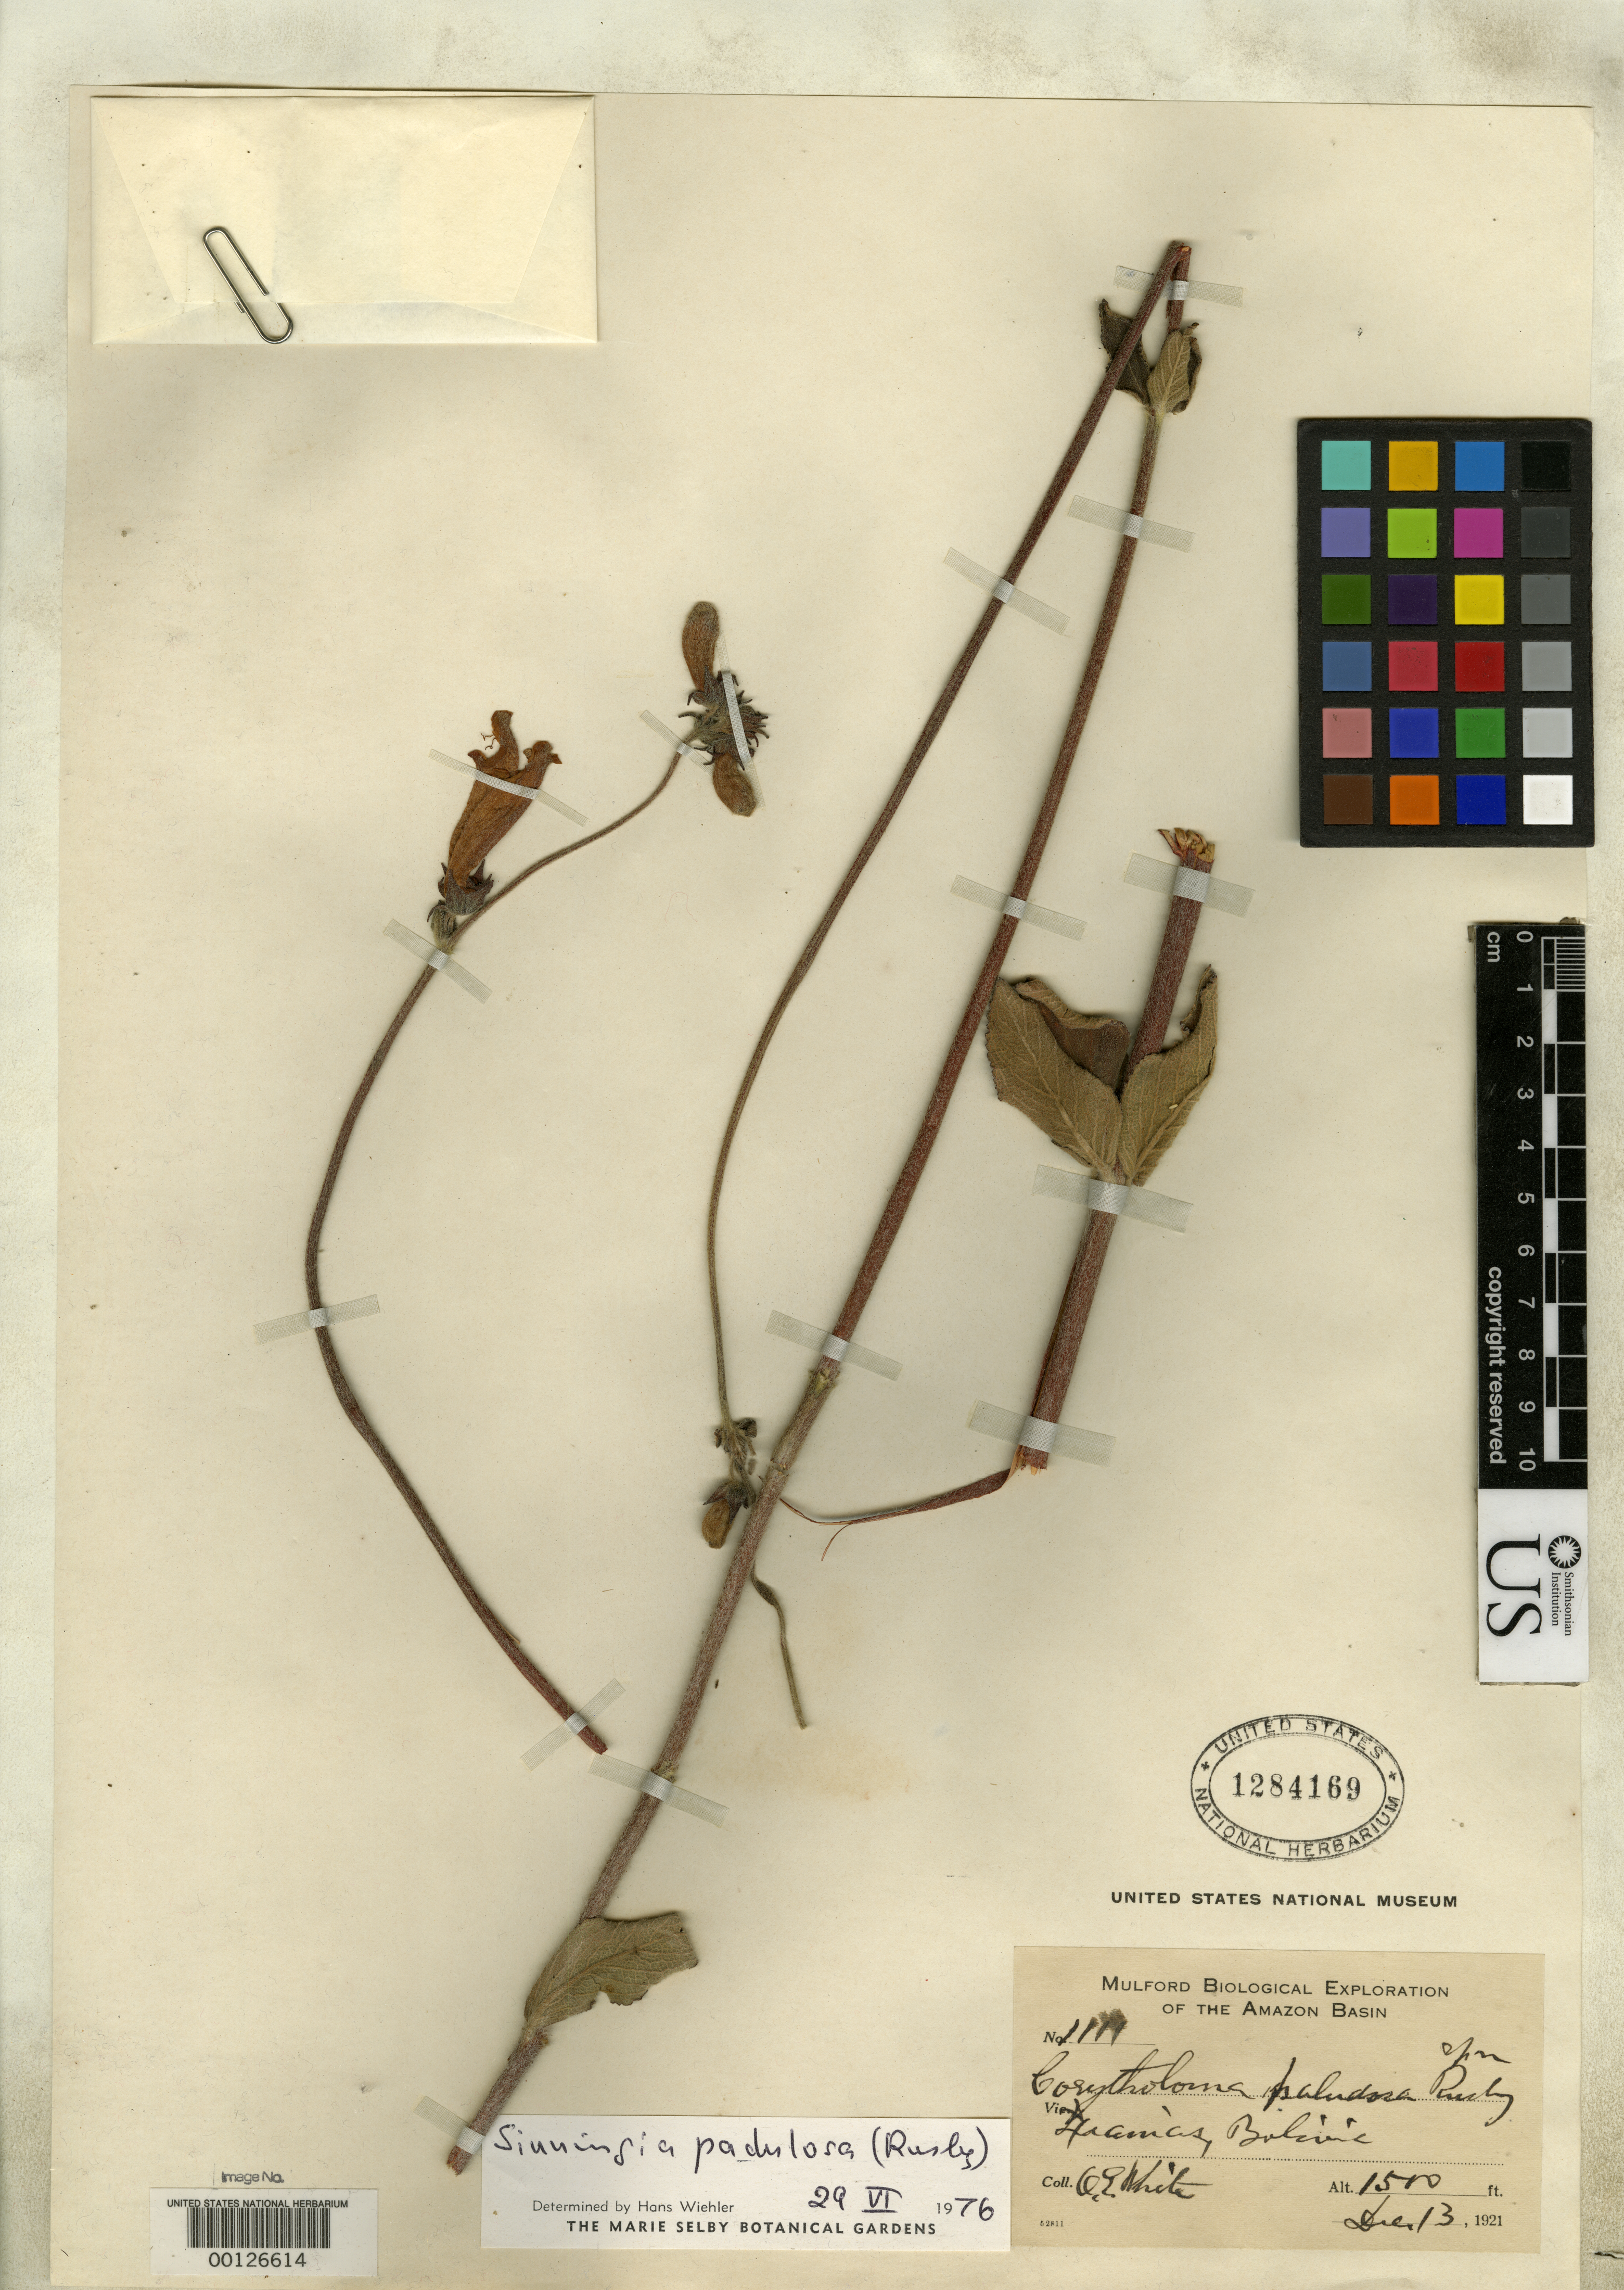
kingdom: Plantae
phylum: Tracheophyta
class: Magnoliopsida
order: Lamiales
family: Gesneriaceae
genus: Corytholoma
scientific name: Corytholoma paludosa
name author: Rusby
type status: Isosyntype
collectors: O. E. White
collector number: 1111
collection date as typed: Dec. 13, 1921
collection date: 1921-12-13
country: Bolivia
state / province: La Paz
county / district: Iturralde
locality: Ixiamas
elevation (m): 457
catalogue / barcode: US 1284169